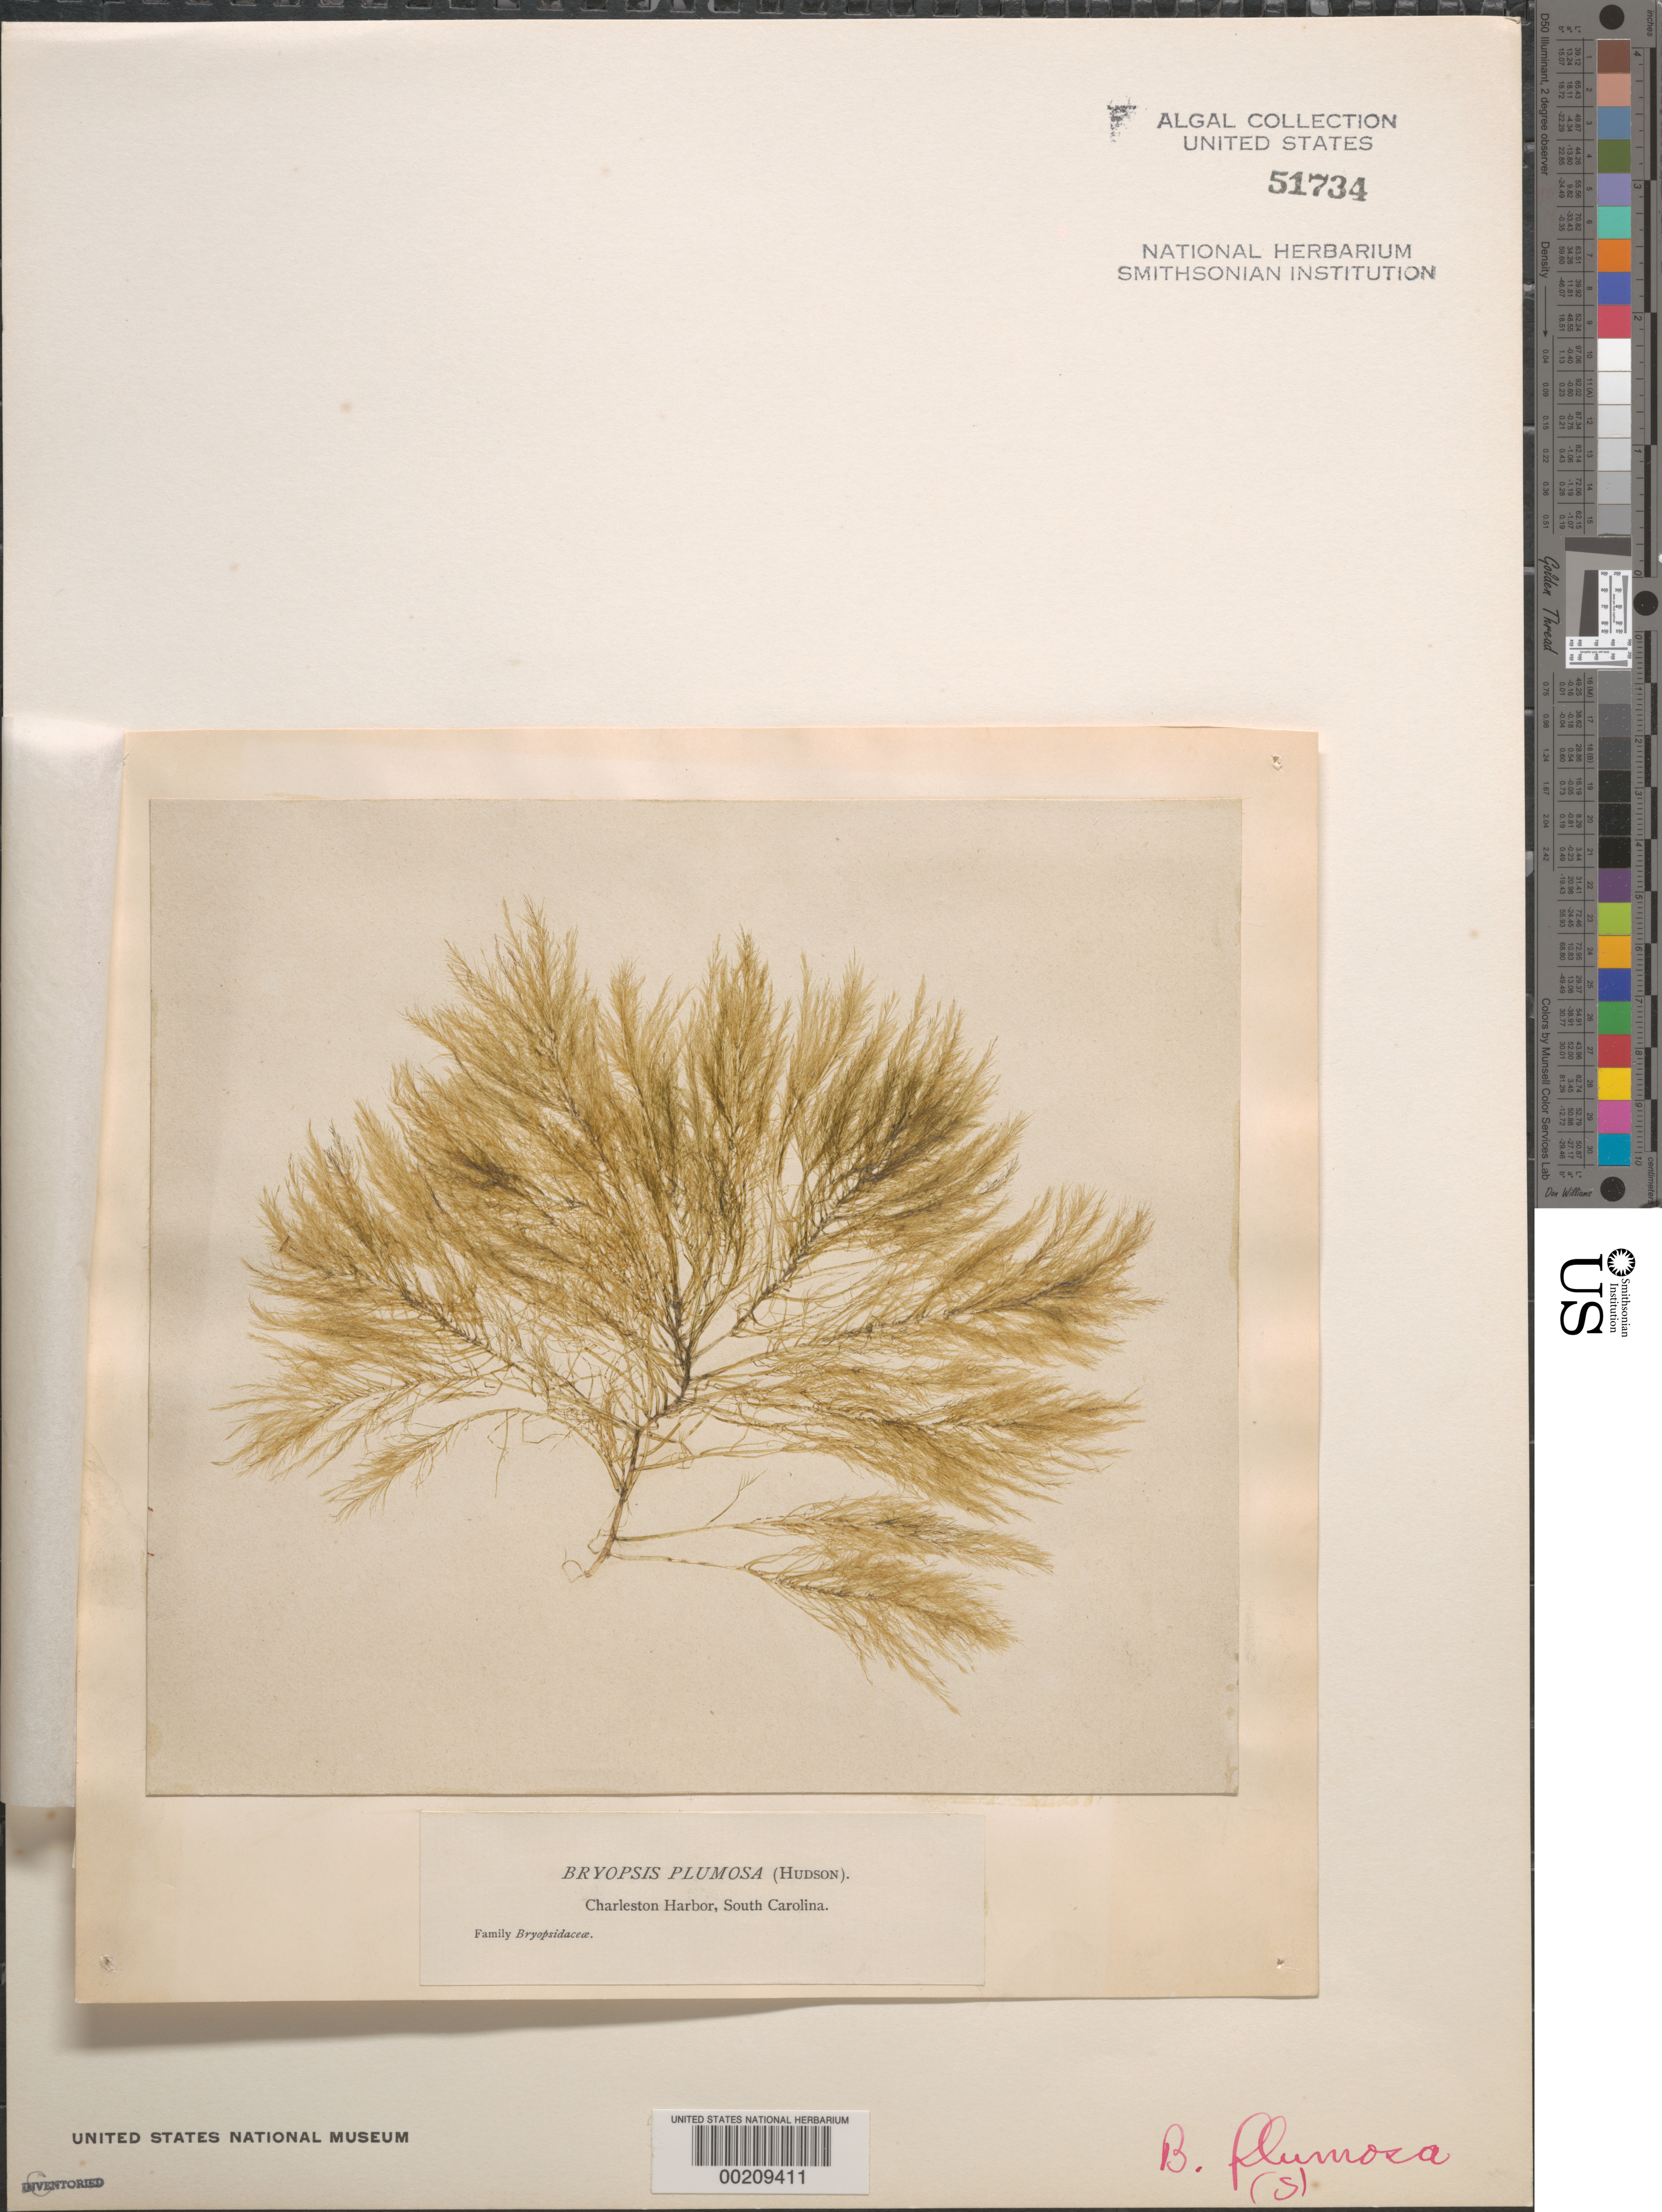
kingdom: Plantae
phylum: Chlorophyta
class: Ulvophyceae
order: Bryopsidales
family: Bryopsidaceae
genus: Bryopsis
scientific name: Bryopsis plumosa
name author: (Huds.) C. Agardh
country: United States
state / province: South Carolina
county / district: Charleston County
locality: Charleston harbor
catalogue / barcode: US 51734